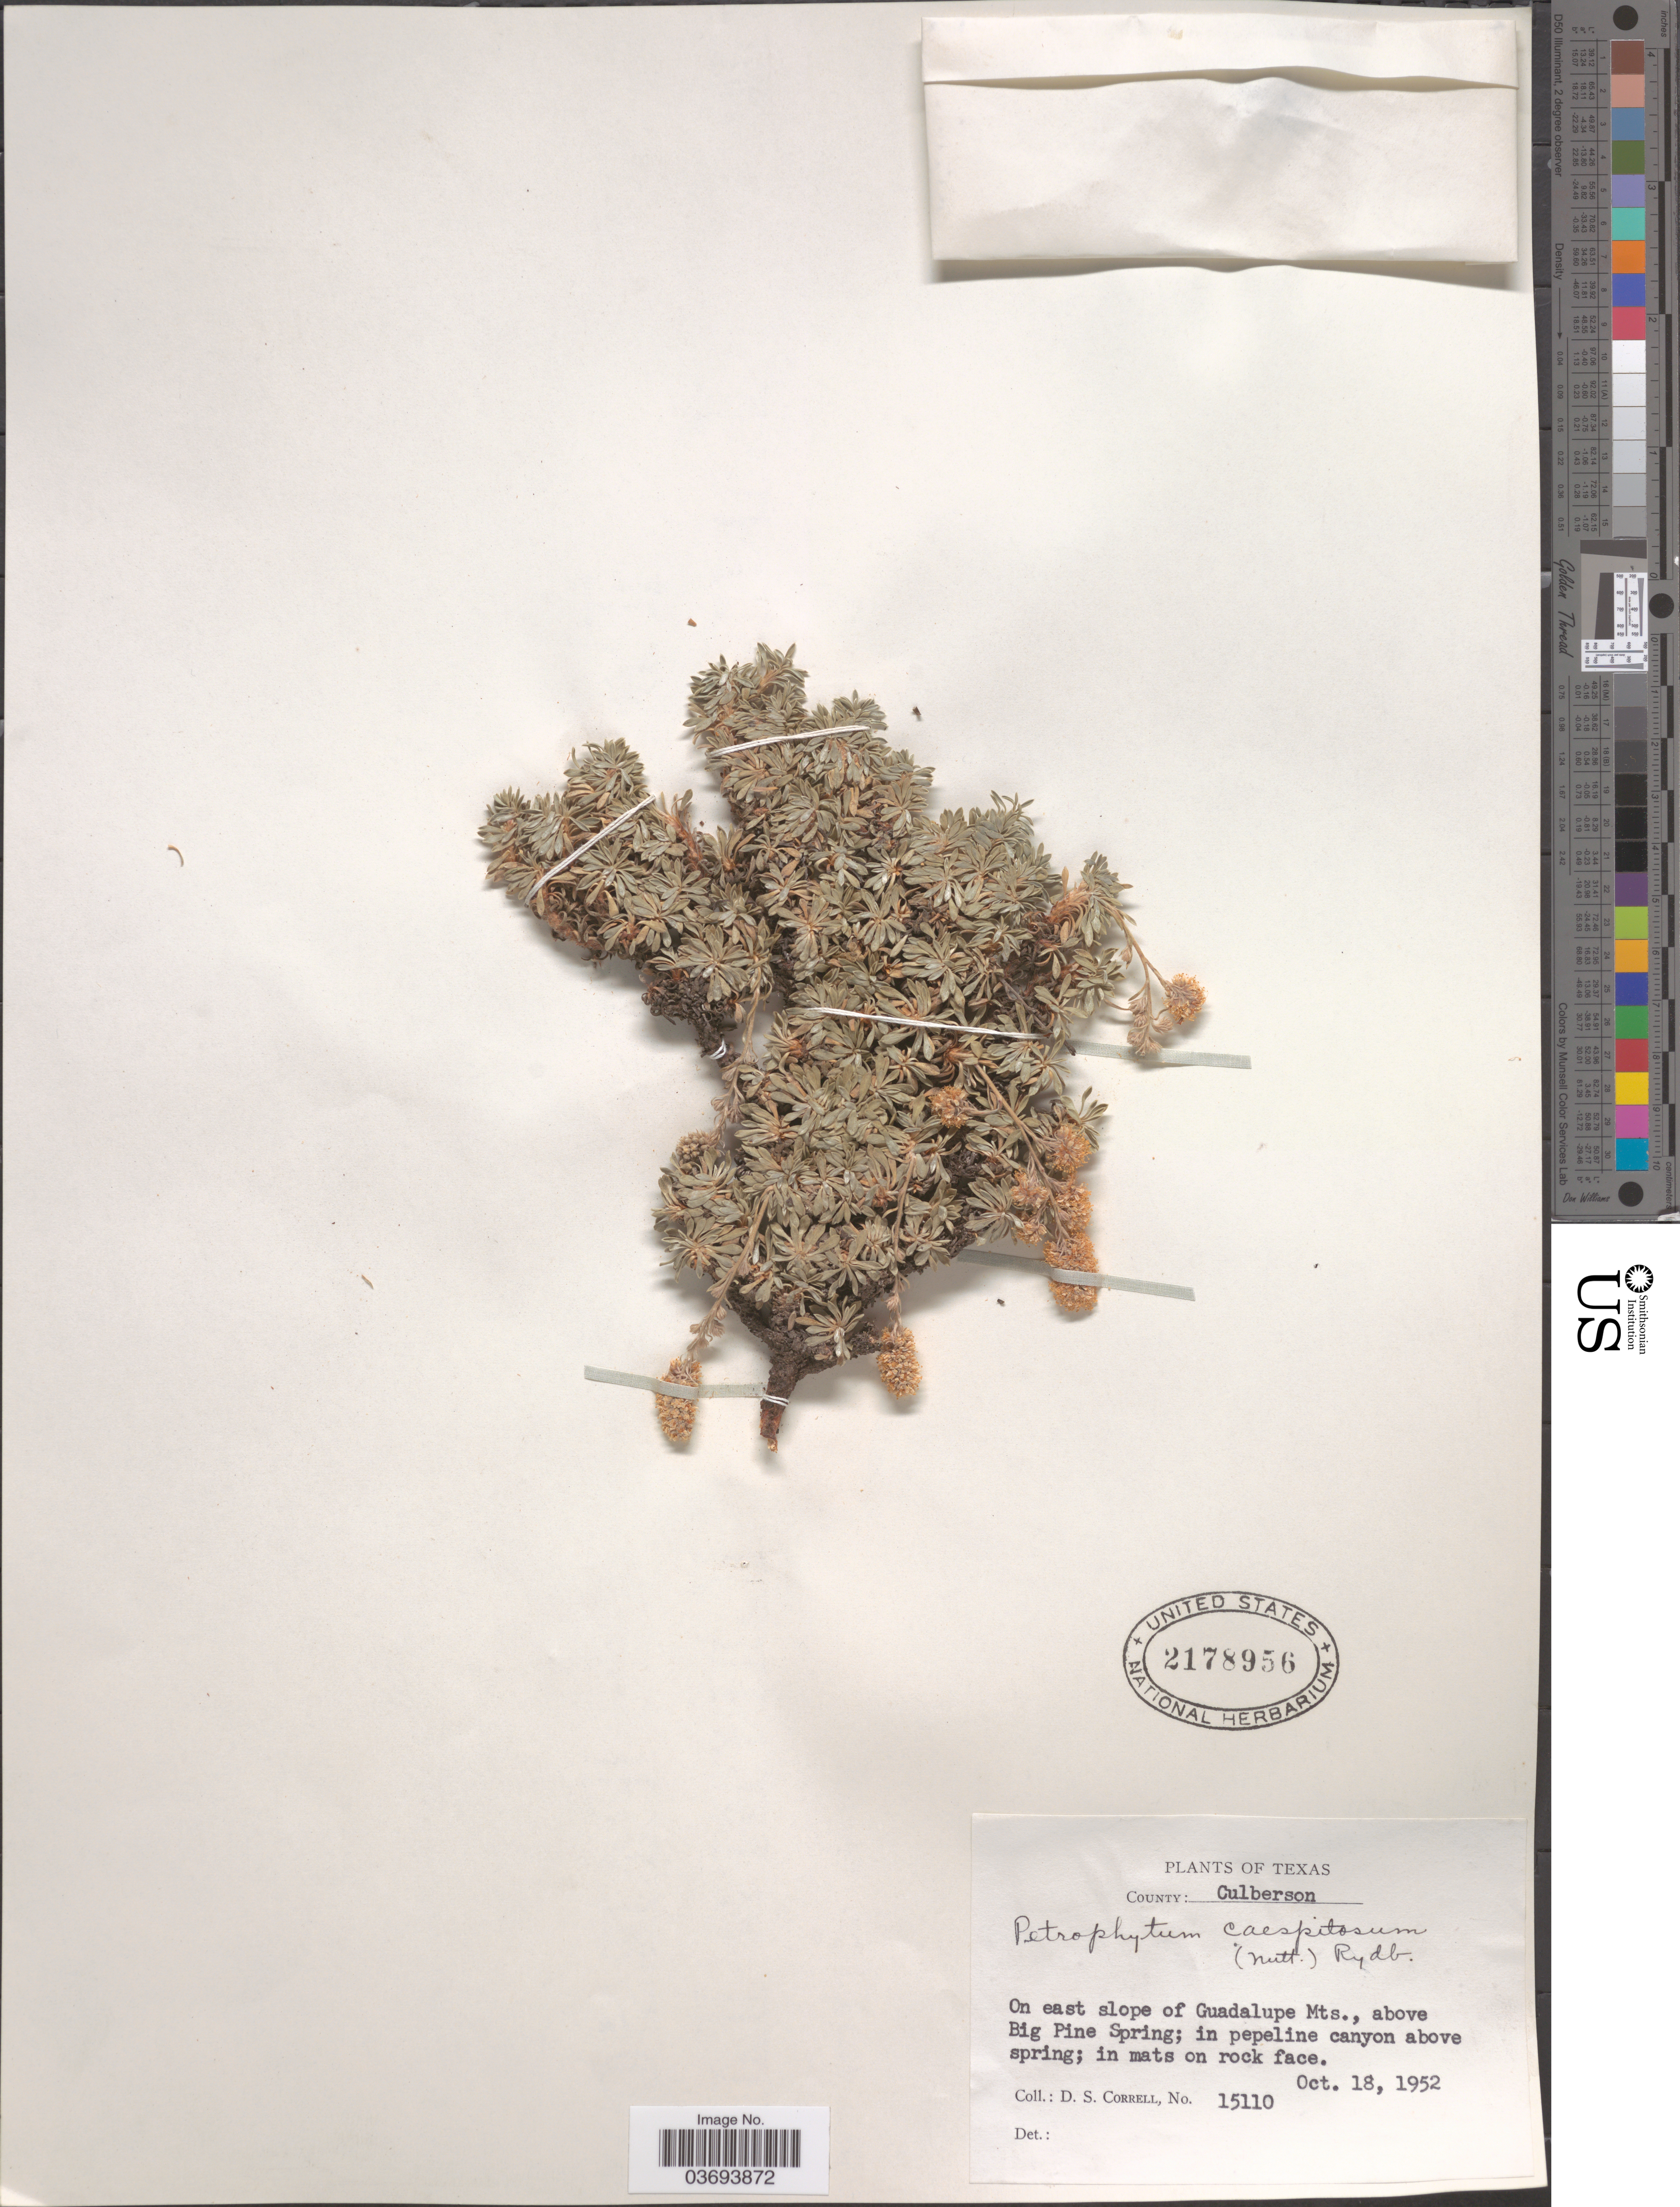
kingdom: Plantae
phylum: Tracheophyta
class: Magnoliopsida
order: Rosales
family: Rosaceae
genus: Petrophytum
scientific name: Petrophytum caespitosum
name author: (Nutt.) Rydb.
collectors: D. S. Correll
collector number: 15110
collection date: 1952-10-18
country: United States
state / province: Texas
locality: County: Culberson. On east slope of Guadalupe Mts., above Big Pine Spring; in pepeline canyon above spring.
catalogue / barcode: US 2178956